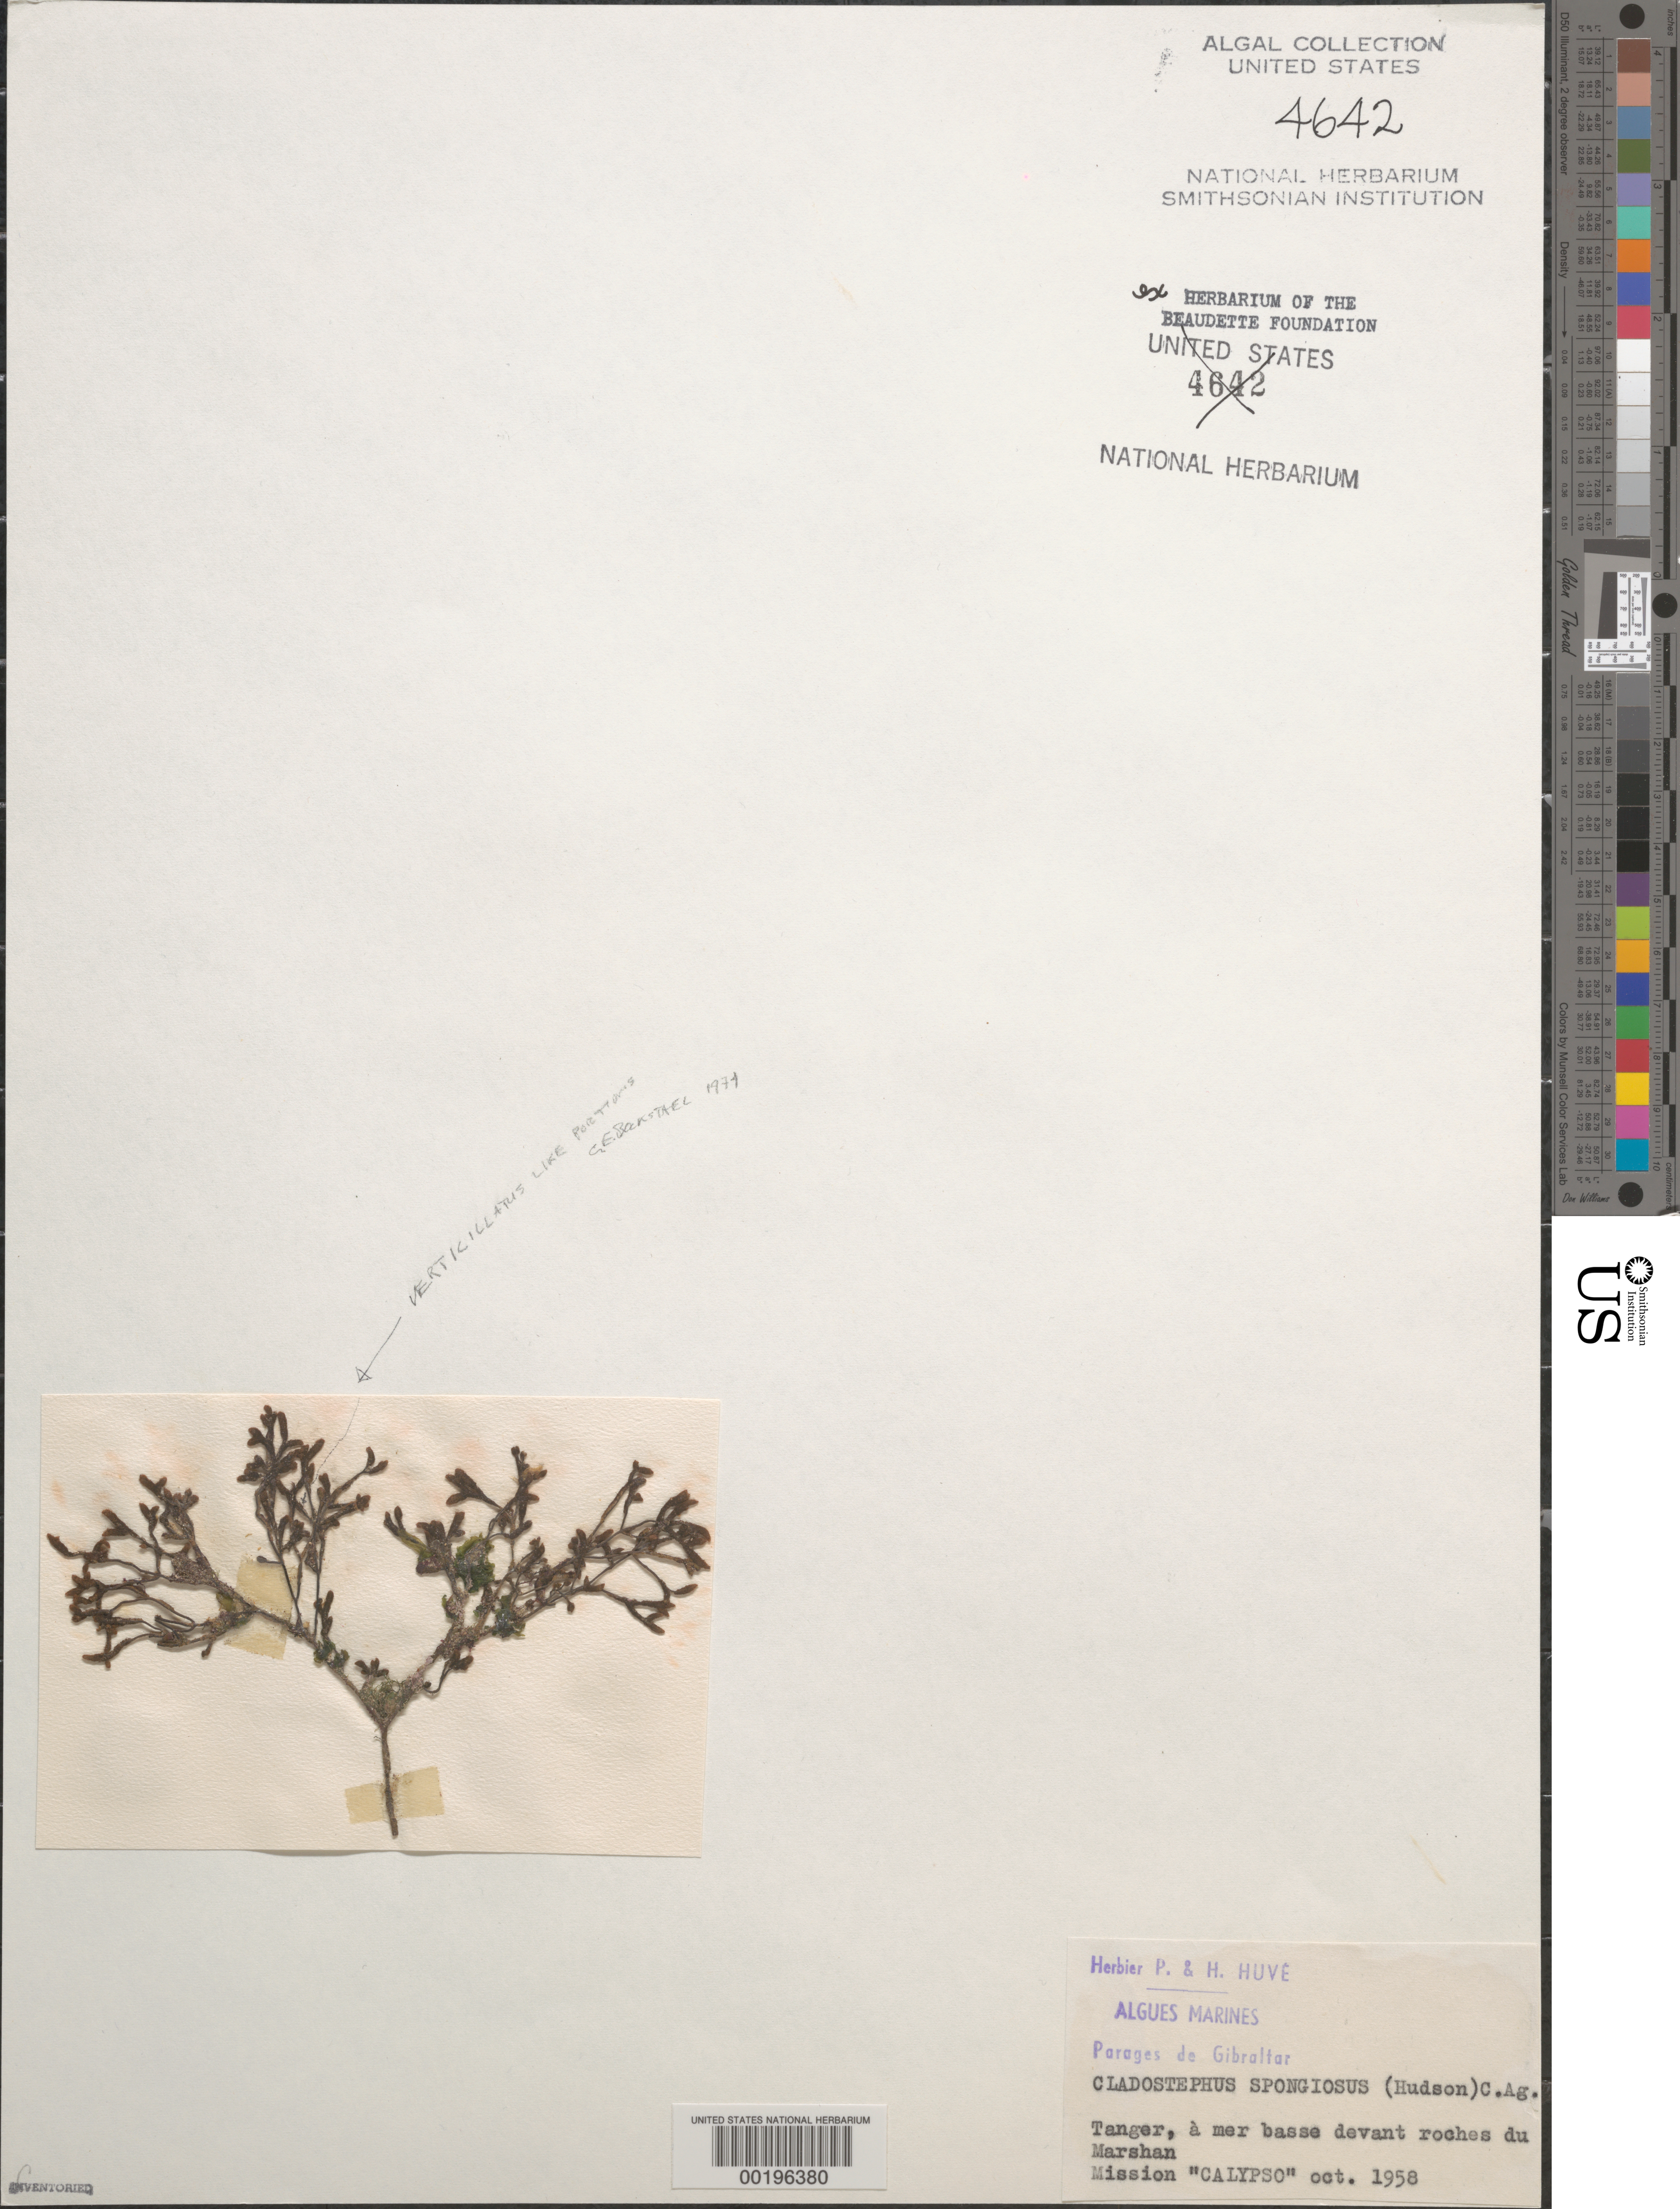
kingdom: Chromista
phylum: Ochrophyta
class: Phaeophyceae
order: Sphacelariales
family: Cladostephaceae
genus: Cladostephus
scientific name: Cladostephus spongiosus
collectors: P. Huve & H. Huve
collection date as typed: Oct 1958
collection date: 1958-10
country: Morocco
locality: Tangier, Marshan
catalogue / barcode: US 4642